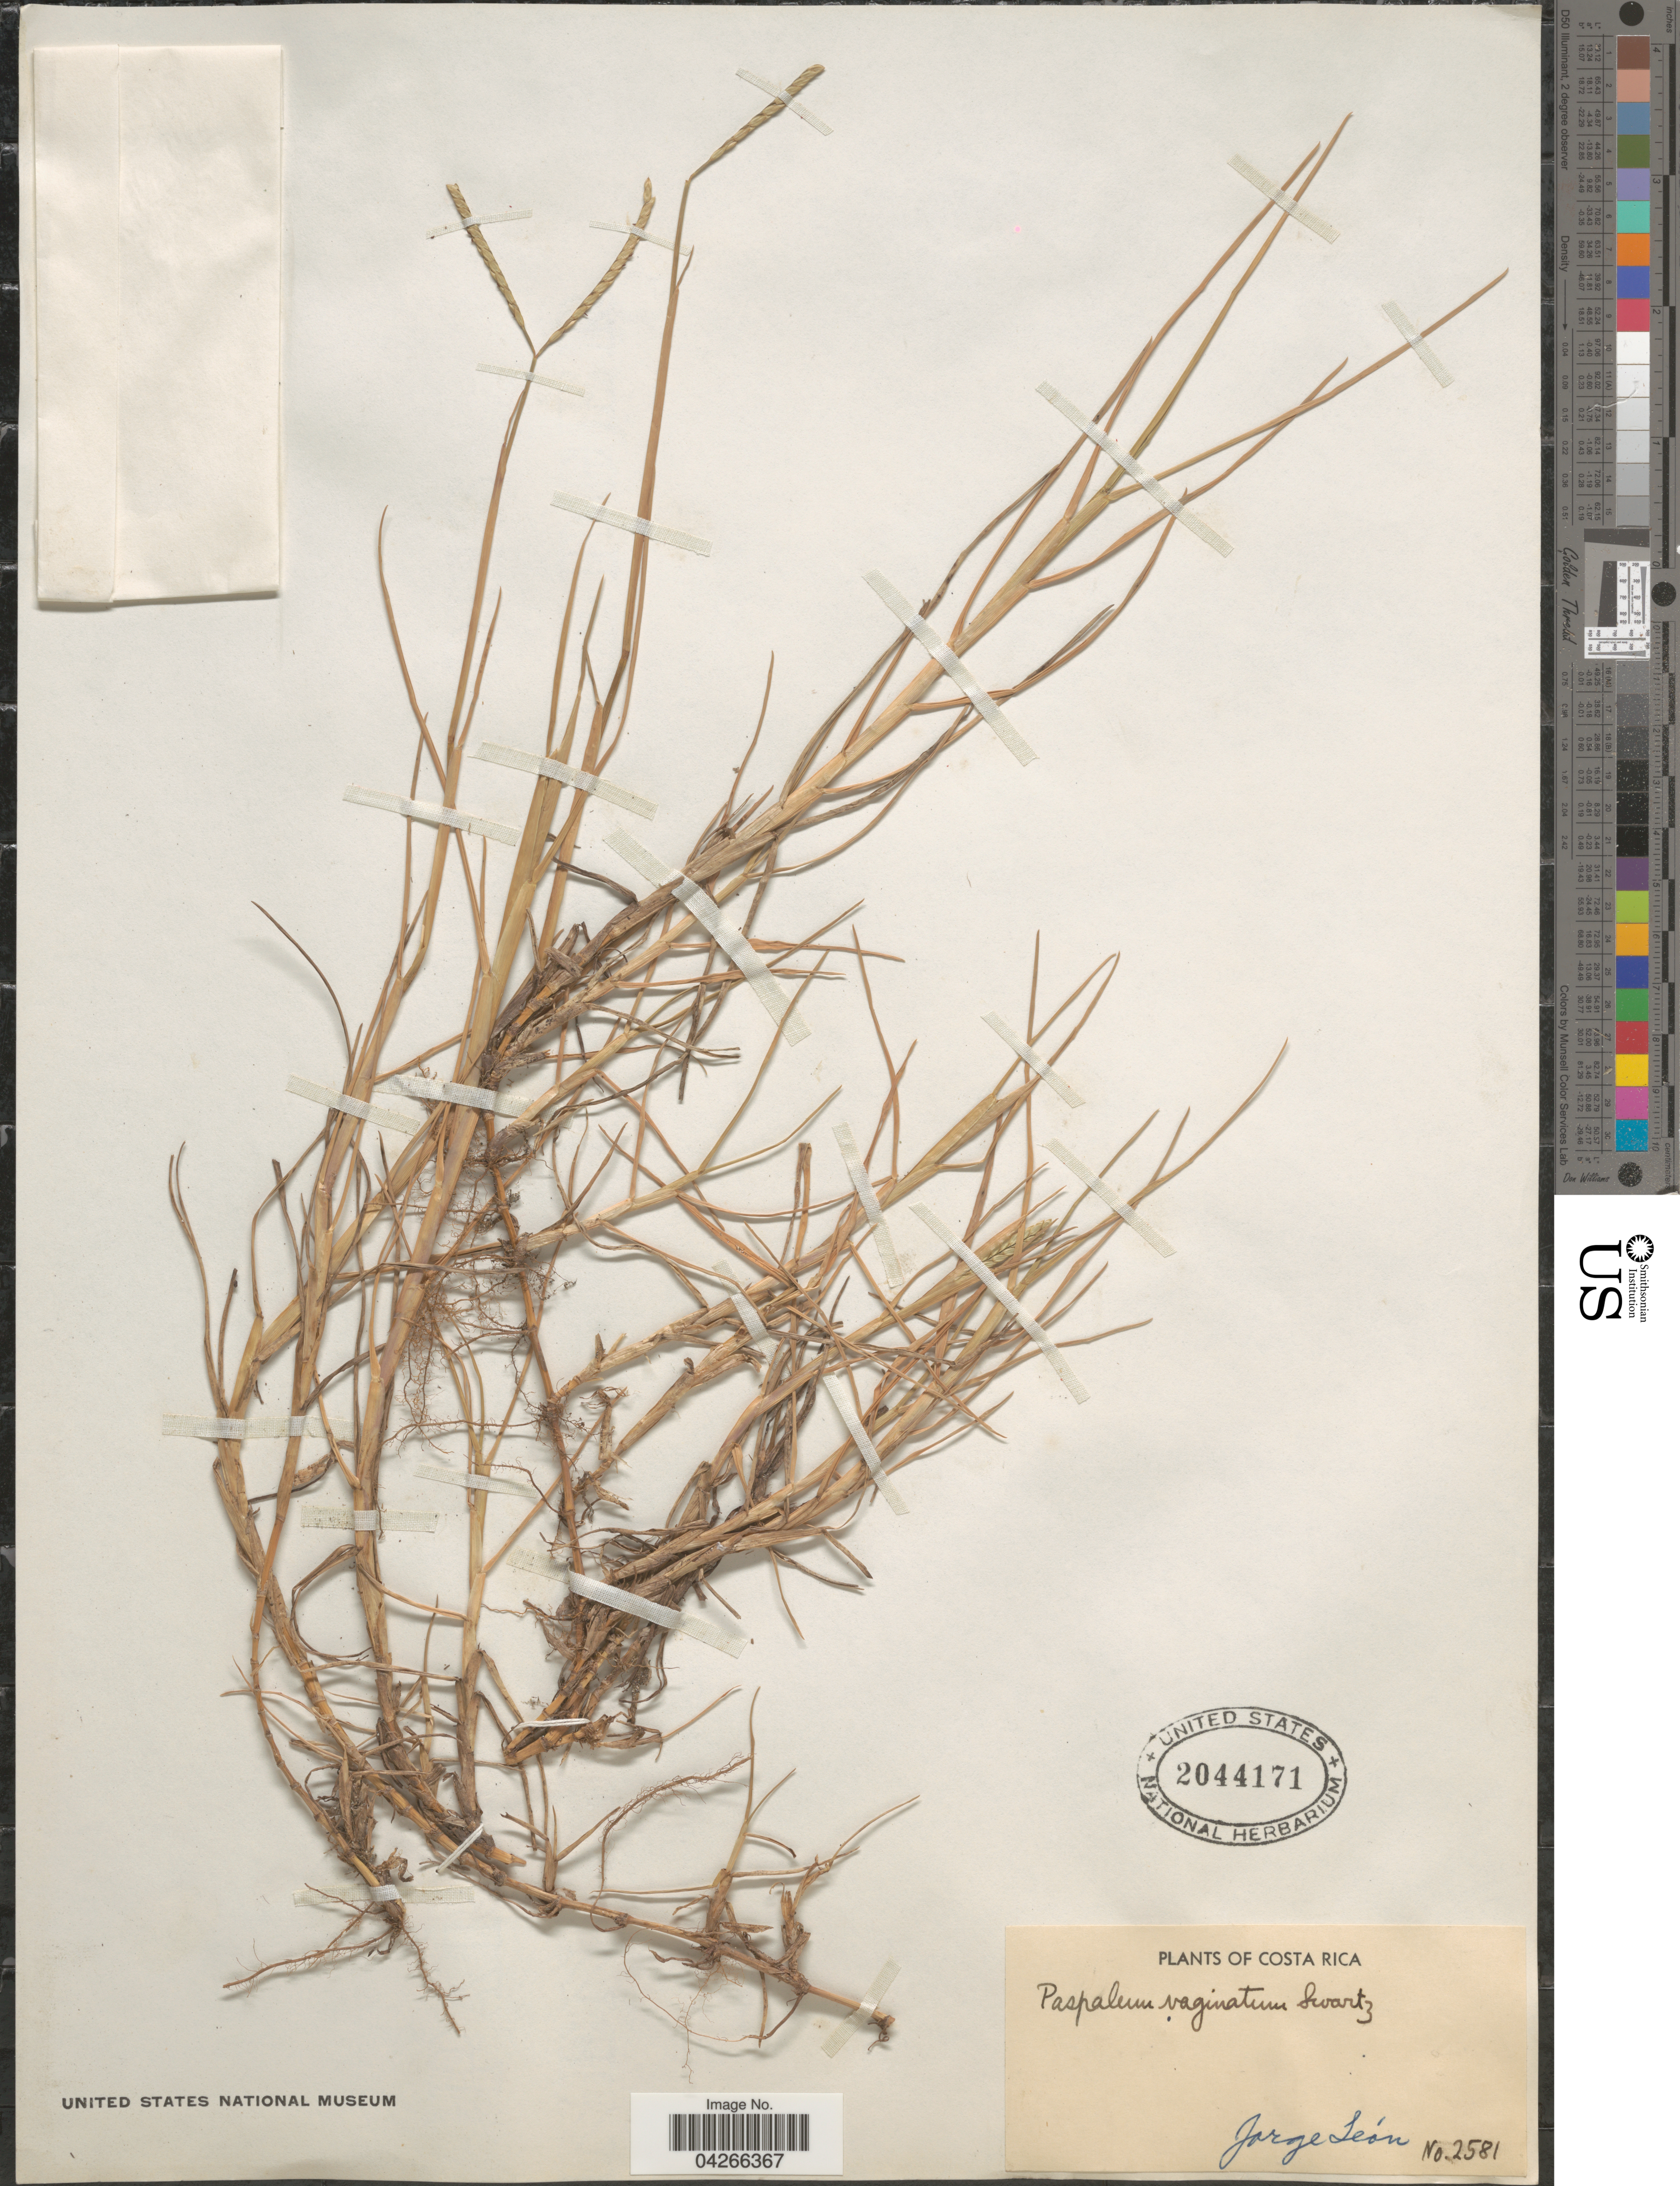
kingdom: Plantae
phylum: Tracheophyta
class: Liliopsida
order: Poales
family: Poaceae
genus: Paspalum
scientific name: Paspalum distichum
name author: L.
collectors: J. León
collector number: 2581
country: Costa Rica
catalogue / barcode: US 2044171